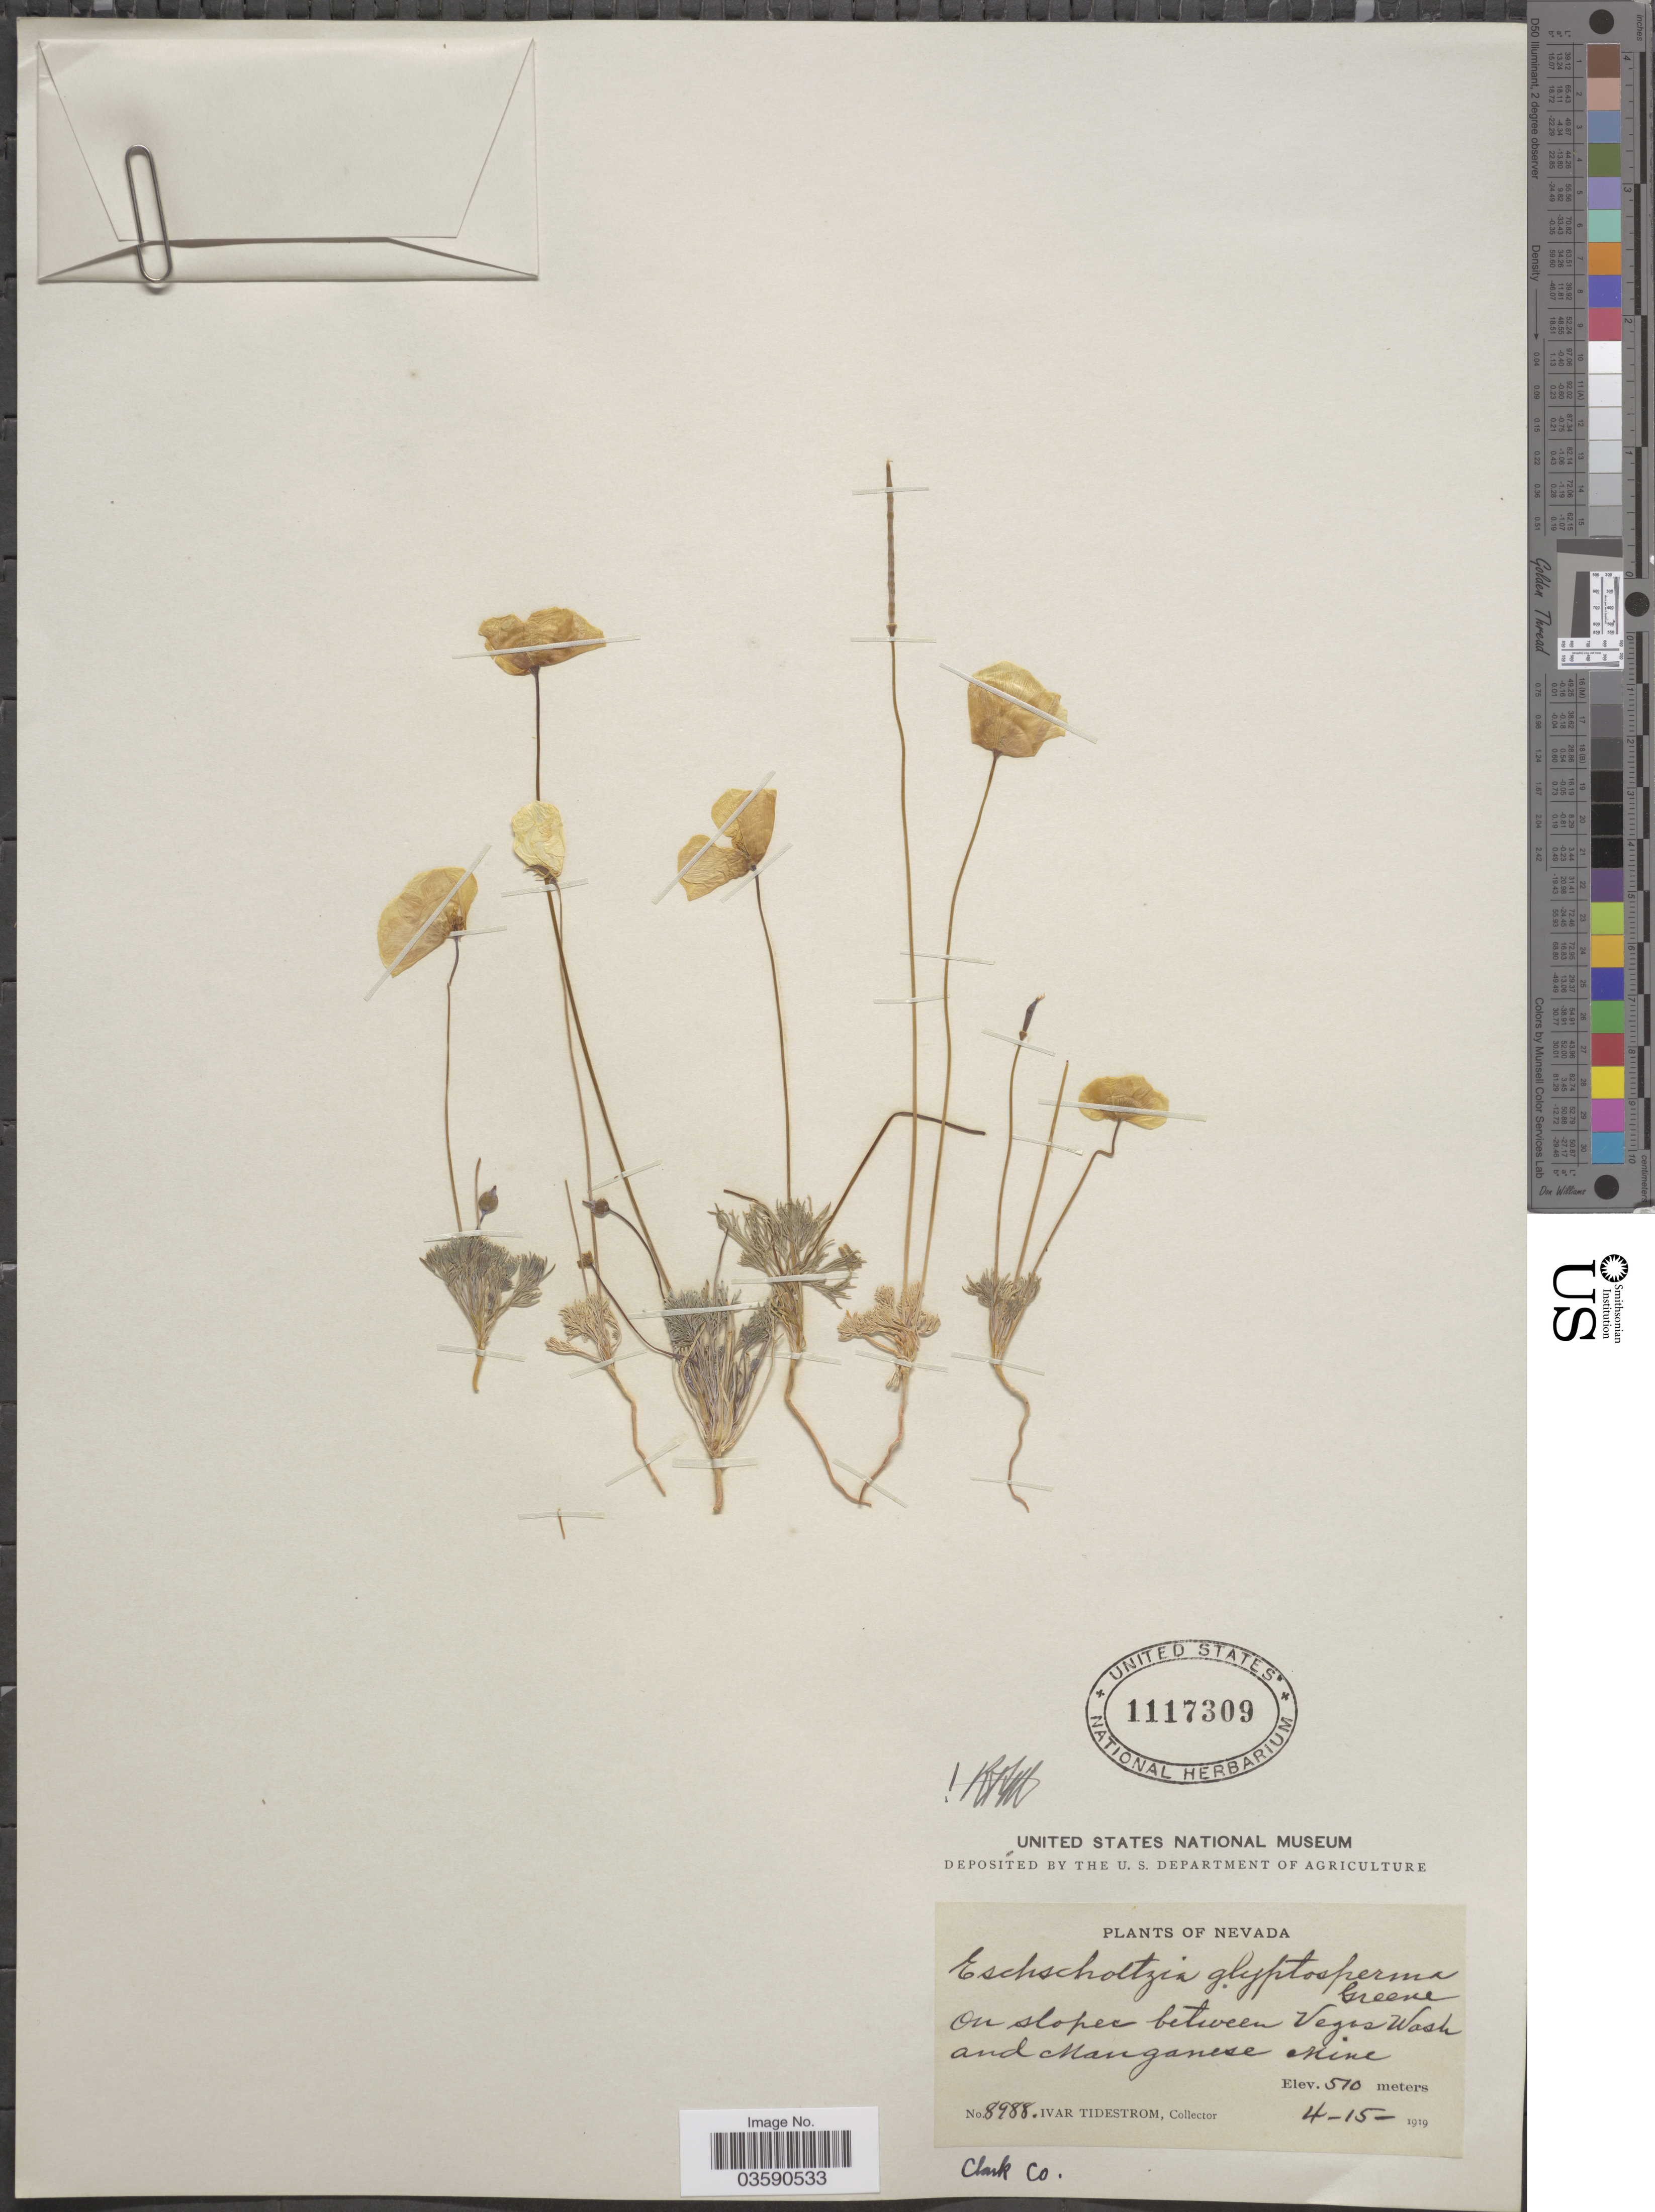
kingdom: Plantae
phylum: Tracheophyta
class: Magnoliopsida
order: Ranunculales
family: Papaveraceae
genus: Eschscholzia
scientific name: Eschscholzia glyptosperma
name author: Greene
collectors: I. F. Tidestrom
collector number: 8988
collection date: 1919-04-15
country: United States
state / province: Nevada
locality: On slopes between Vegas Wash and Manganese Mine. Clark Co.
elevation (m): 510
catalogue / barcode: US 1117309